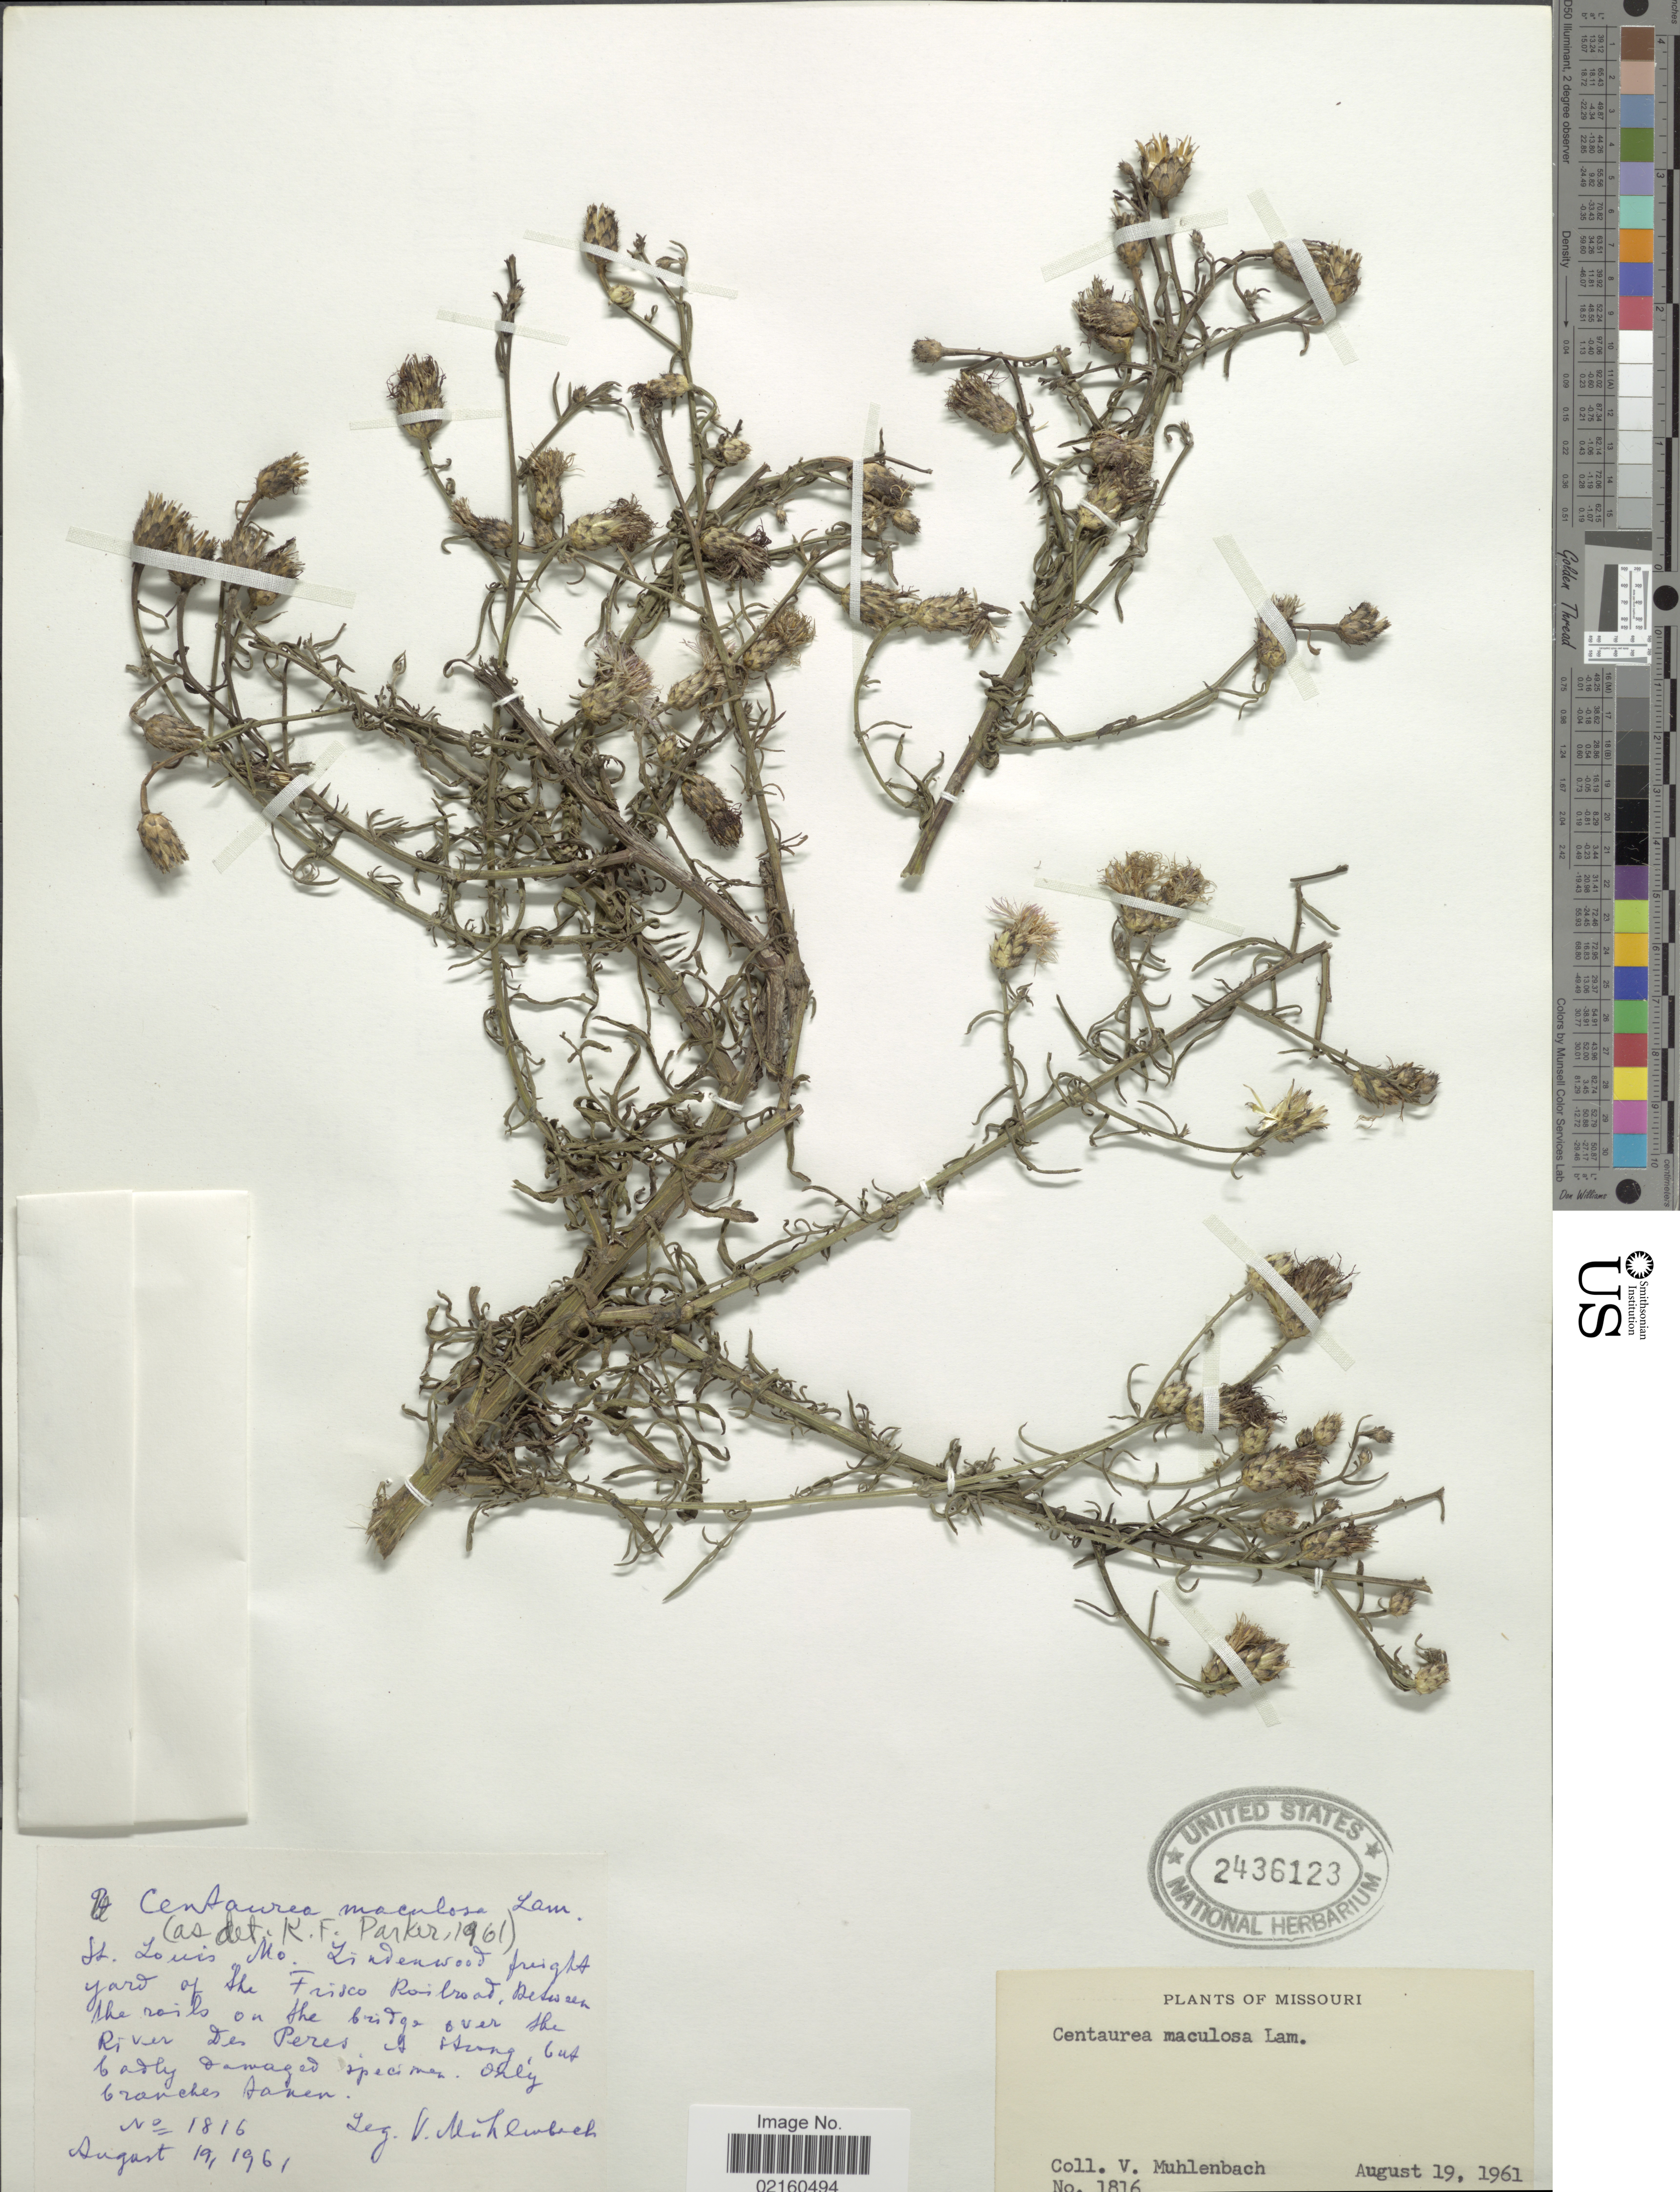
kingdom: Plantae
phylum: Tracheophyta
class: Magnoliopsida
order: Asterales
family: Asteraceae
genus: Centaurea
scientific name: Centaurea stoebe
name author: L.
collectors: V. Mühlenbach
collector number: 1816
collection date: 1961-08-19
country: United States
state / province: Missouri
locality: St. Louis, Mo., Lindenwood freight yard of the Frisco Railroad, between the soils on the bridge over the River des Peres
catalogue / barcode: US 2436123